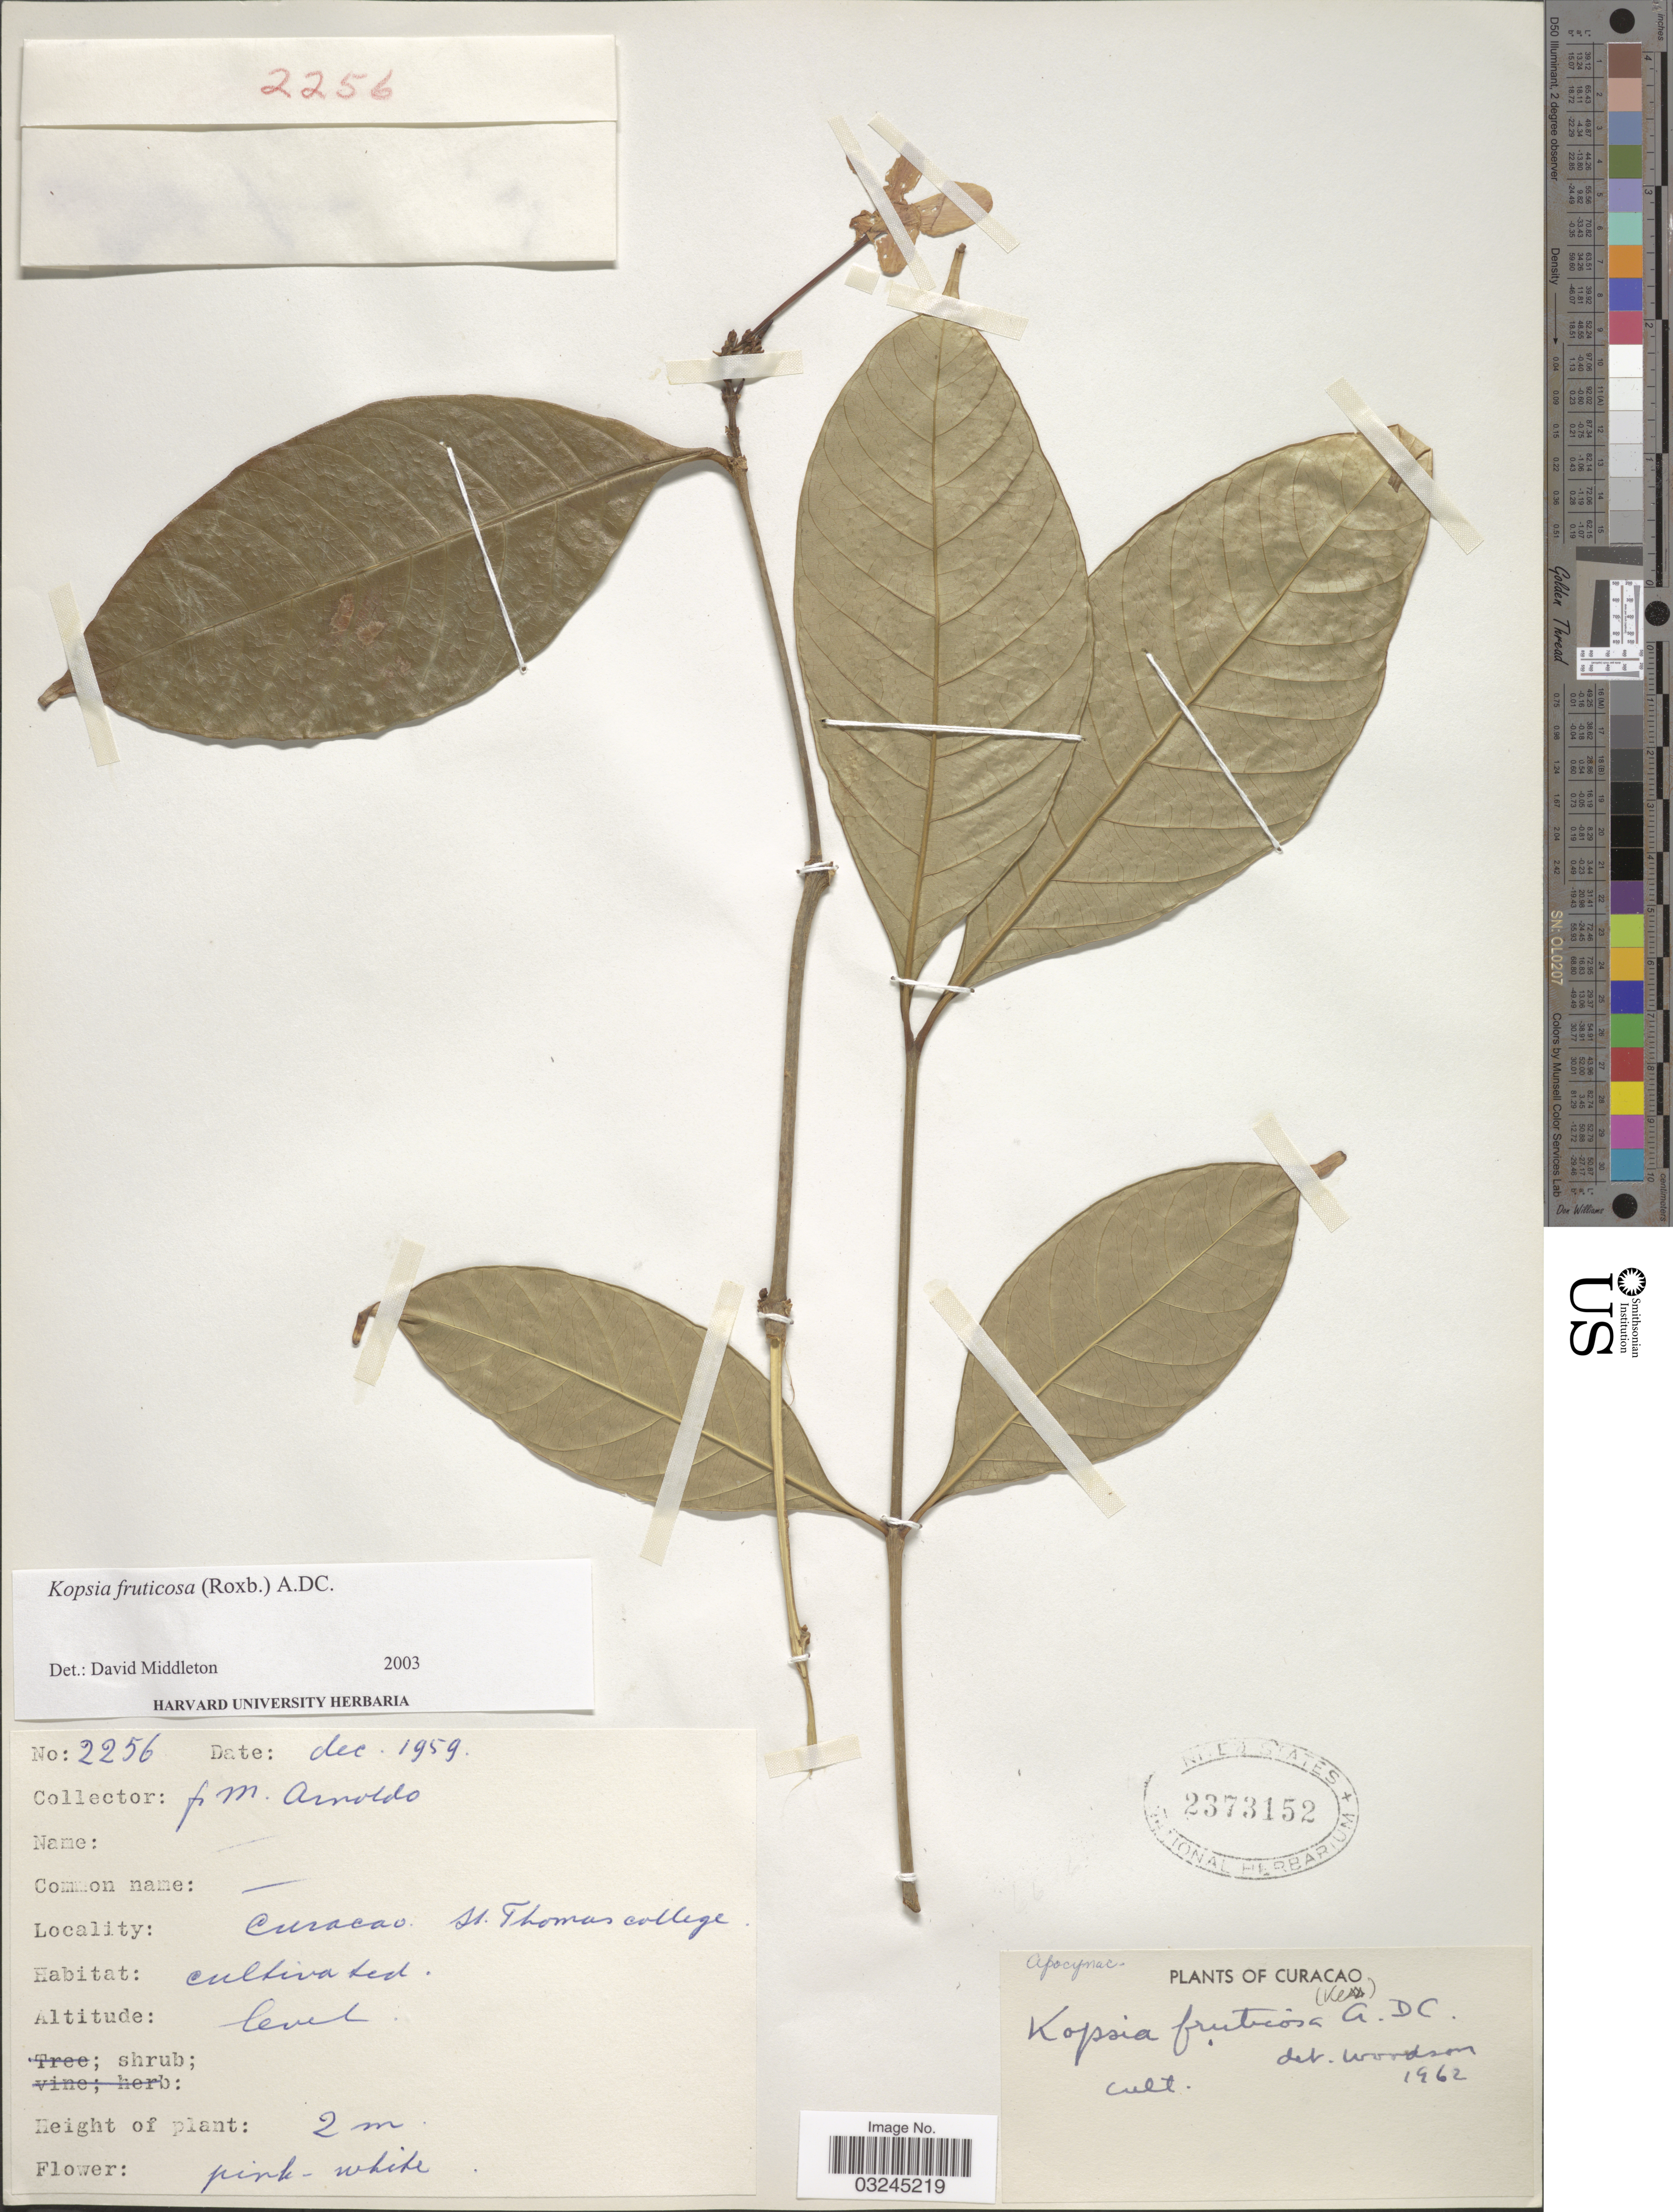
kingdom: Plantae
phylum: Tracheophyta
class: Magnoliopsida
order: Gentianales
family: Apocynaceae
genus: Kopsia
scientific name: Kopsia fruticosa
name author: (Roxb.) A. DC.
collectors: N. Arnoldo-Broeders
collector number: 2256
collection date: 1959-12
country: Curaçao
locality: St. Thomas College.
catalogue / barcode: US 2373152